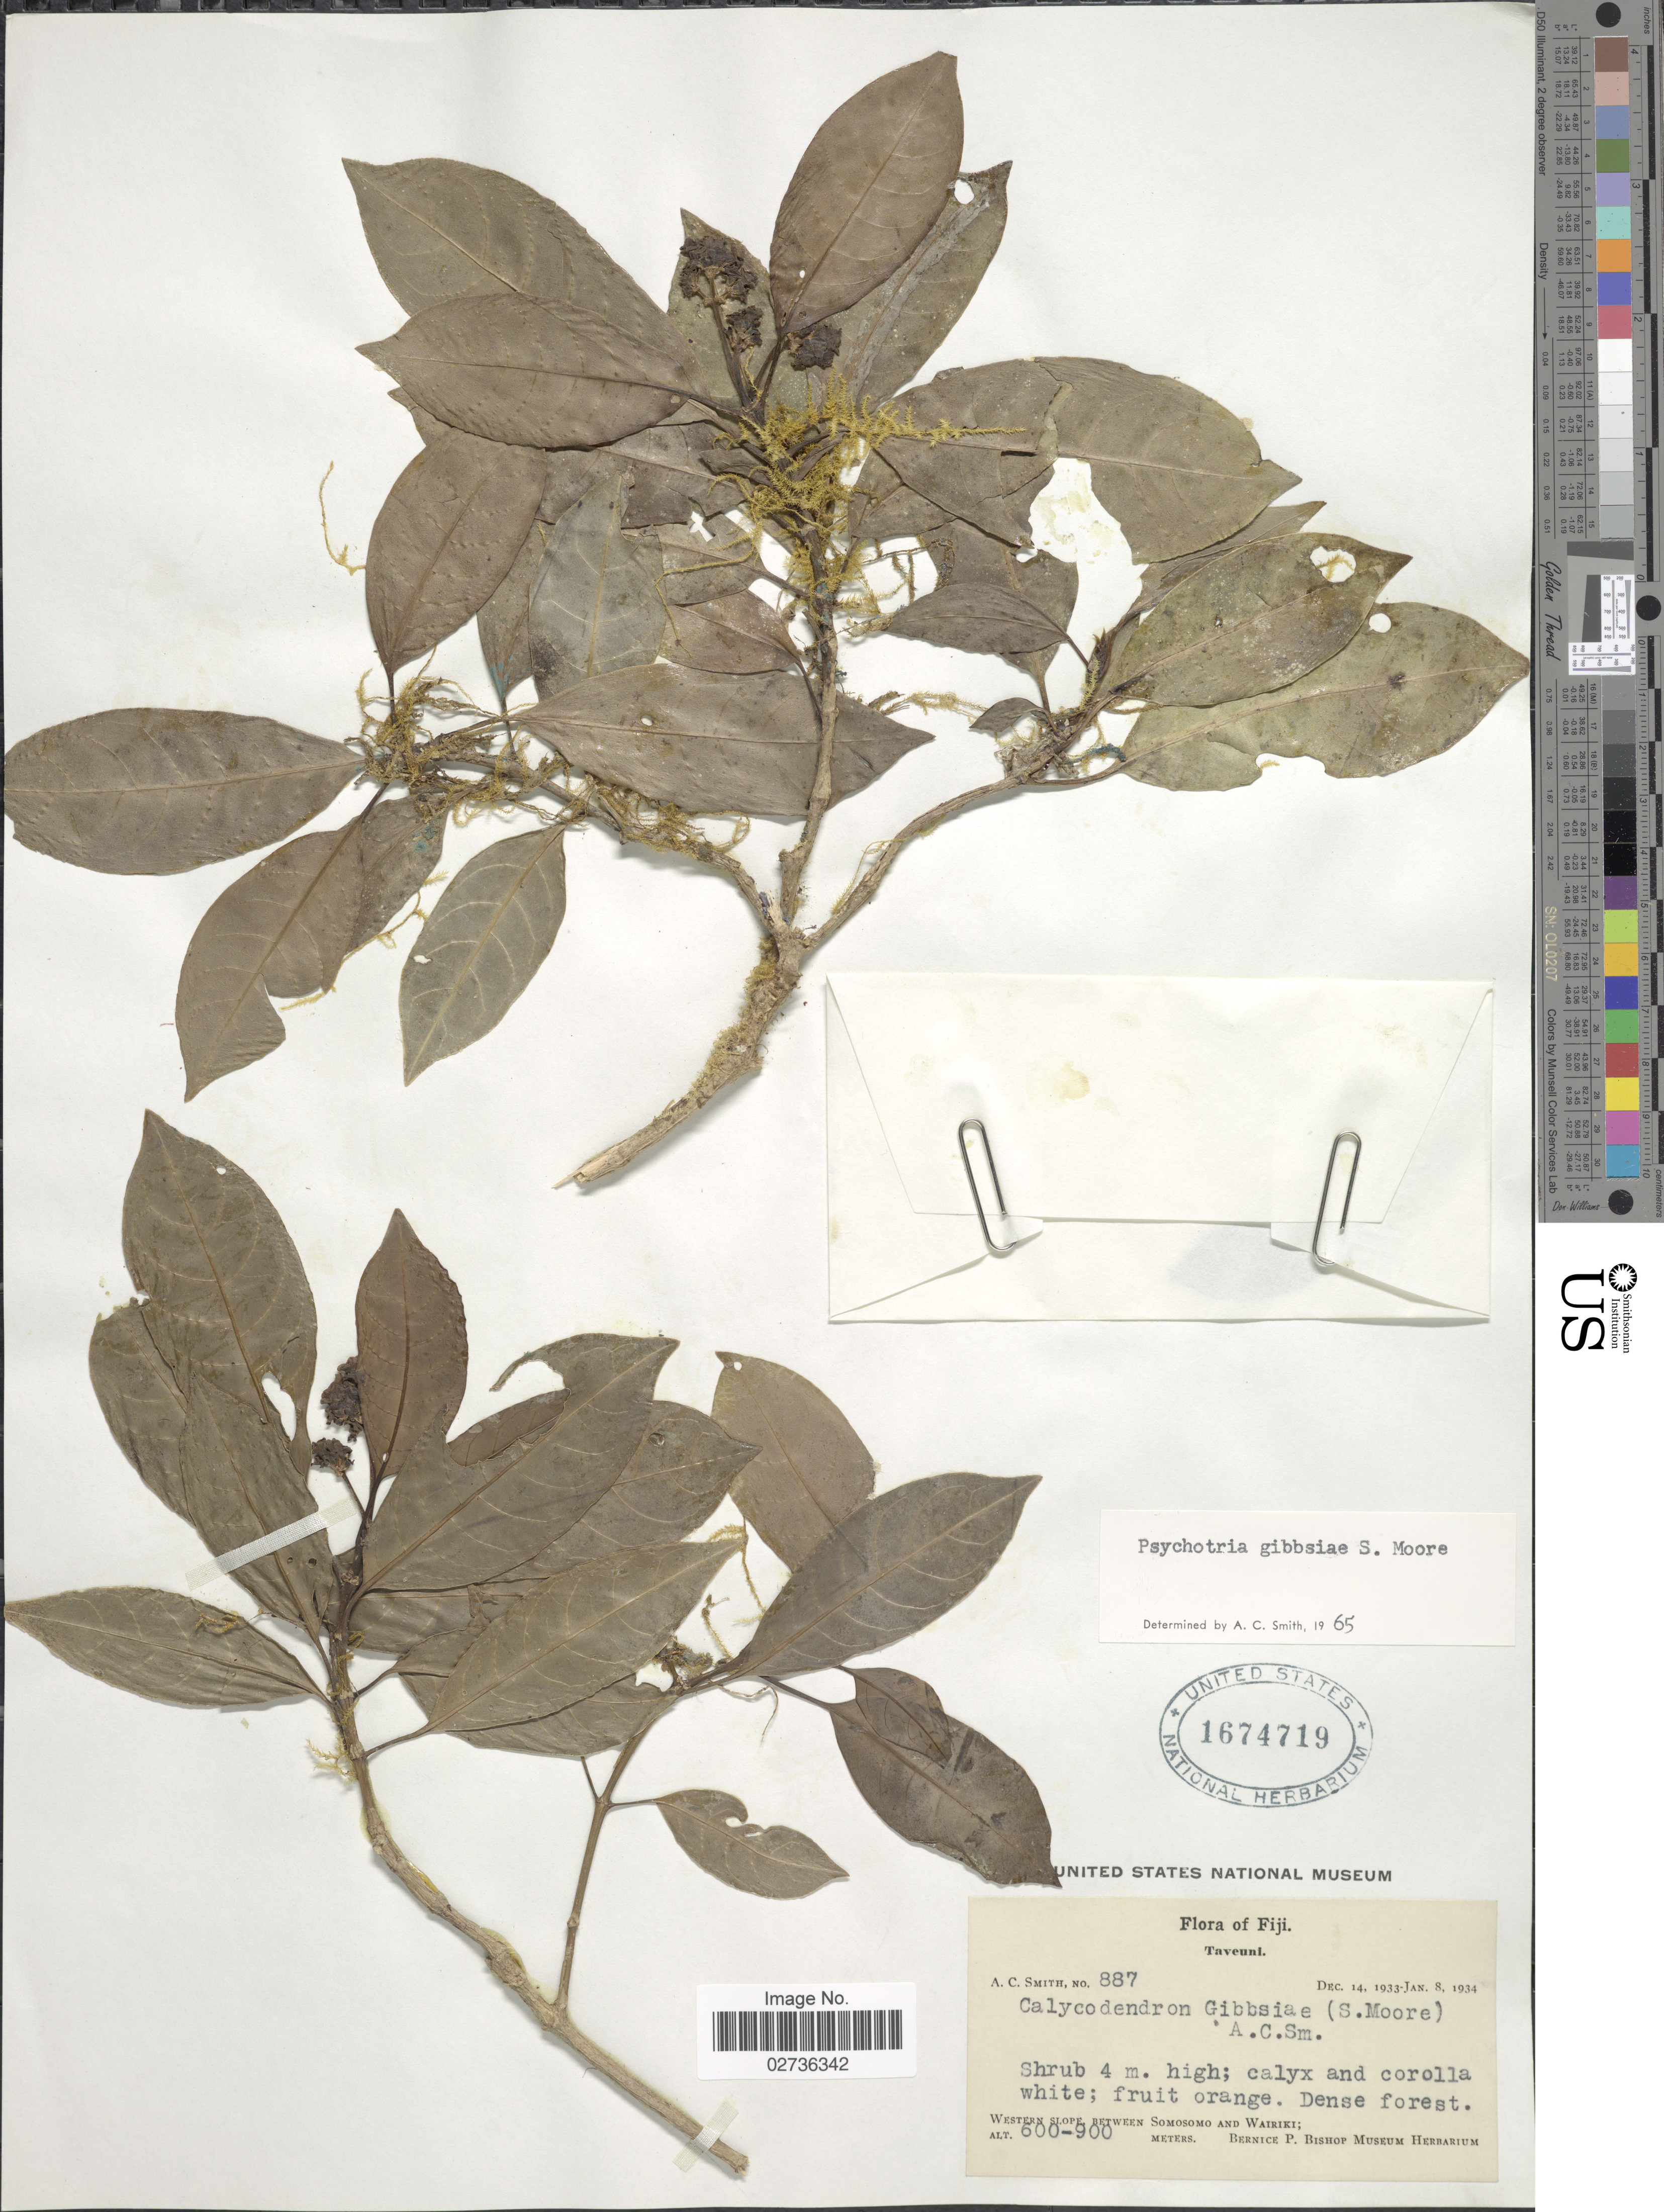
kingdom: Plantae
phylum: Tracheophyta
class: Magnoliopsida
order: Gentianales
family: Rubiaceae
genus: Psychotria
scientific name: Psychotria gibbsiae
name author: S. Moore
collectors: A. C. Smith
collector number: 887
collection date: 1933-12-14/1934-01-08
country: Fiji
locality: Taveuni. Western slope, between Somosomo and Wairiki.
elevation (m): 600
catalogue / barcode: US 1674719